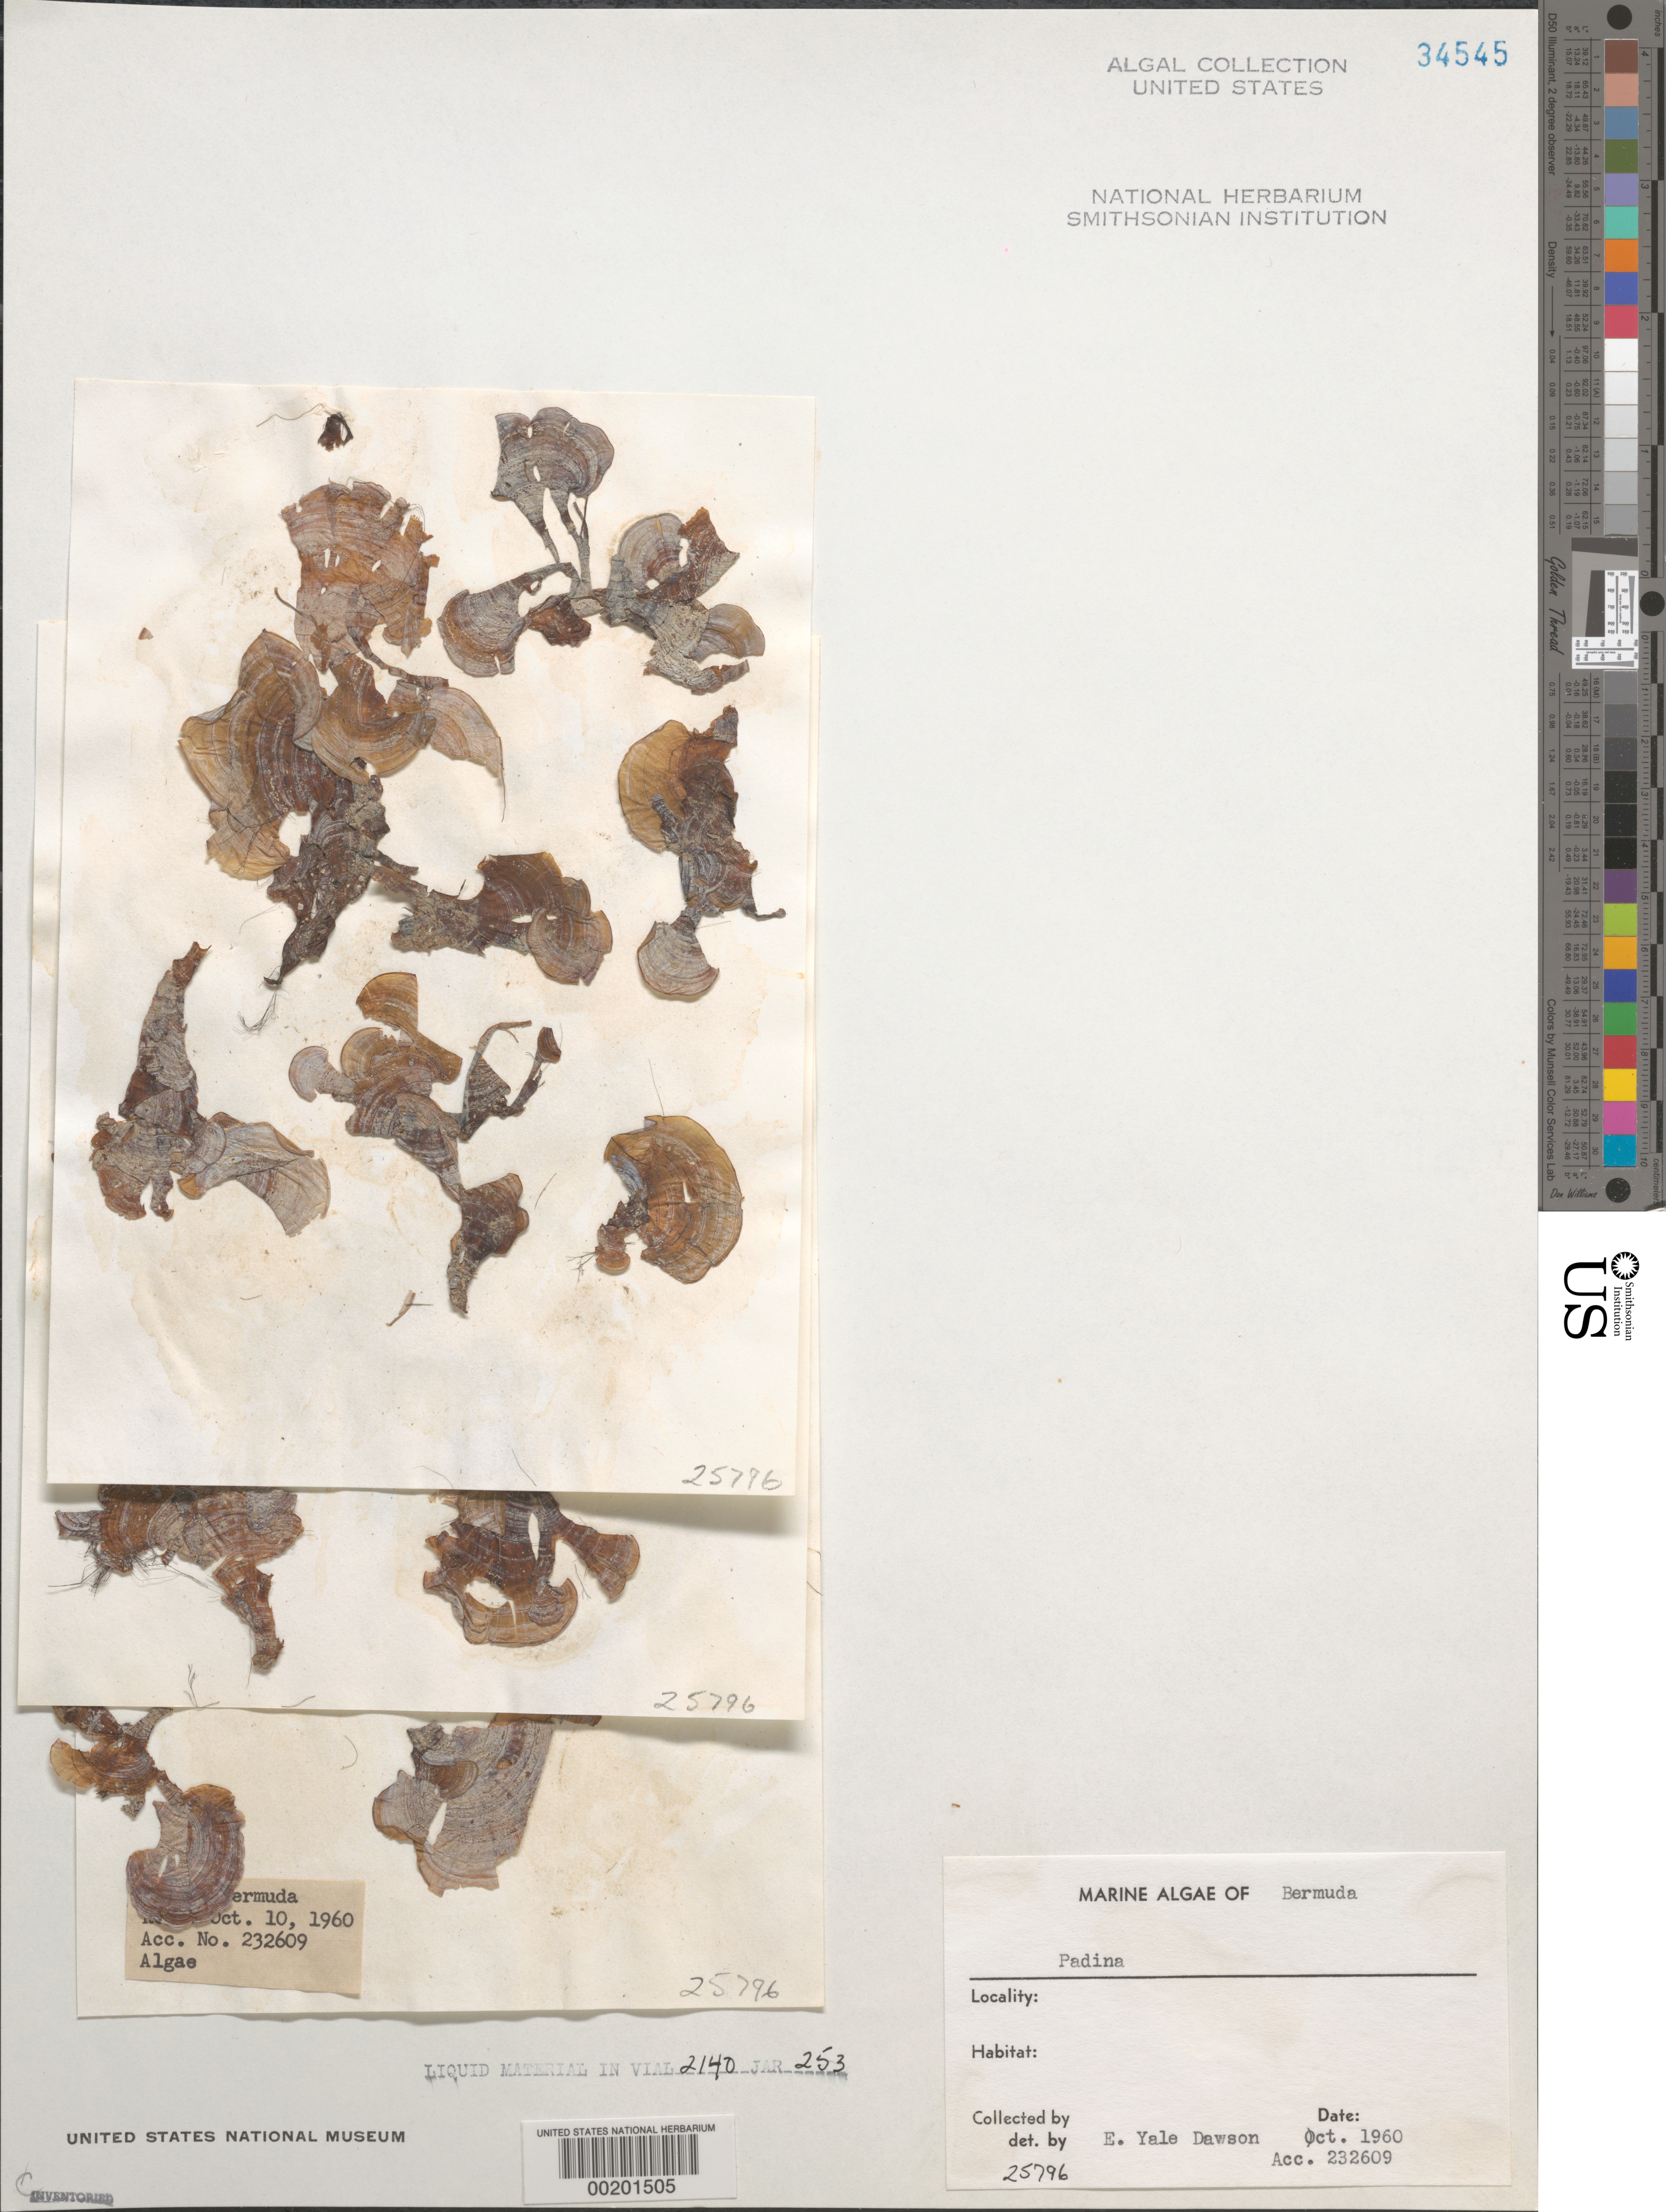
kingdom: Chromista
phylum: Ochrophyta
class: Phaeophyceae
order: Dictyotales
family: Dictyotaceae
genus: Padina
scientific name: Padina sp.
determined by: Dawson, E. Y.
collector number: EYD 25796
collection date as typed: Oct 1960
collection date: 1960-10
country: Bermuda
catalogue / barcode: US 34545